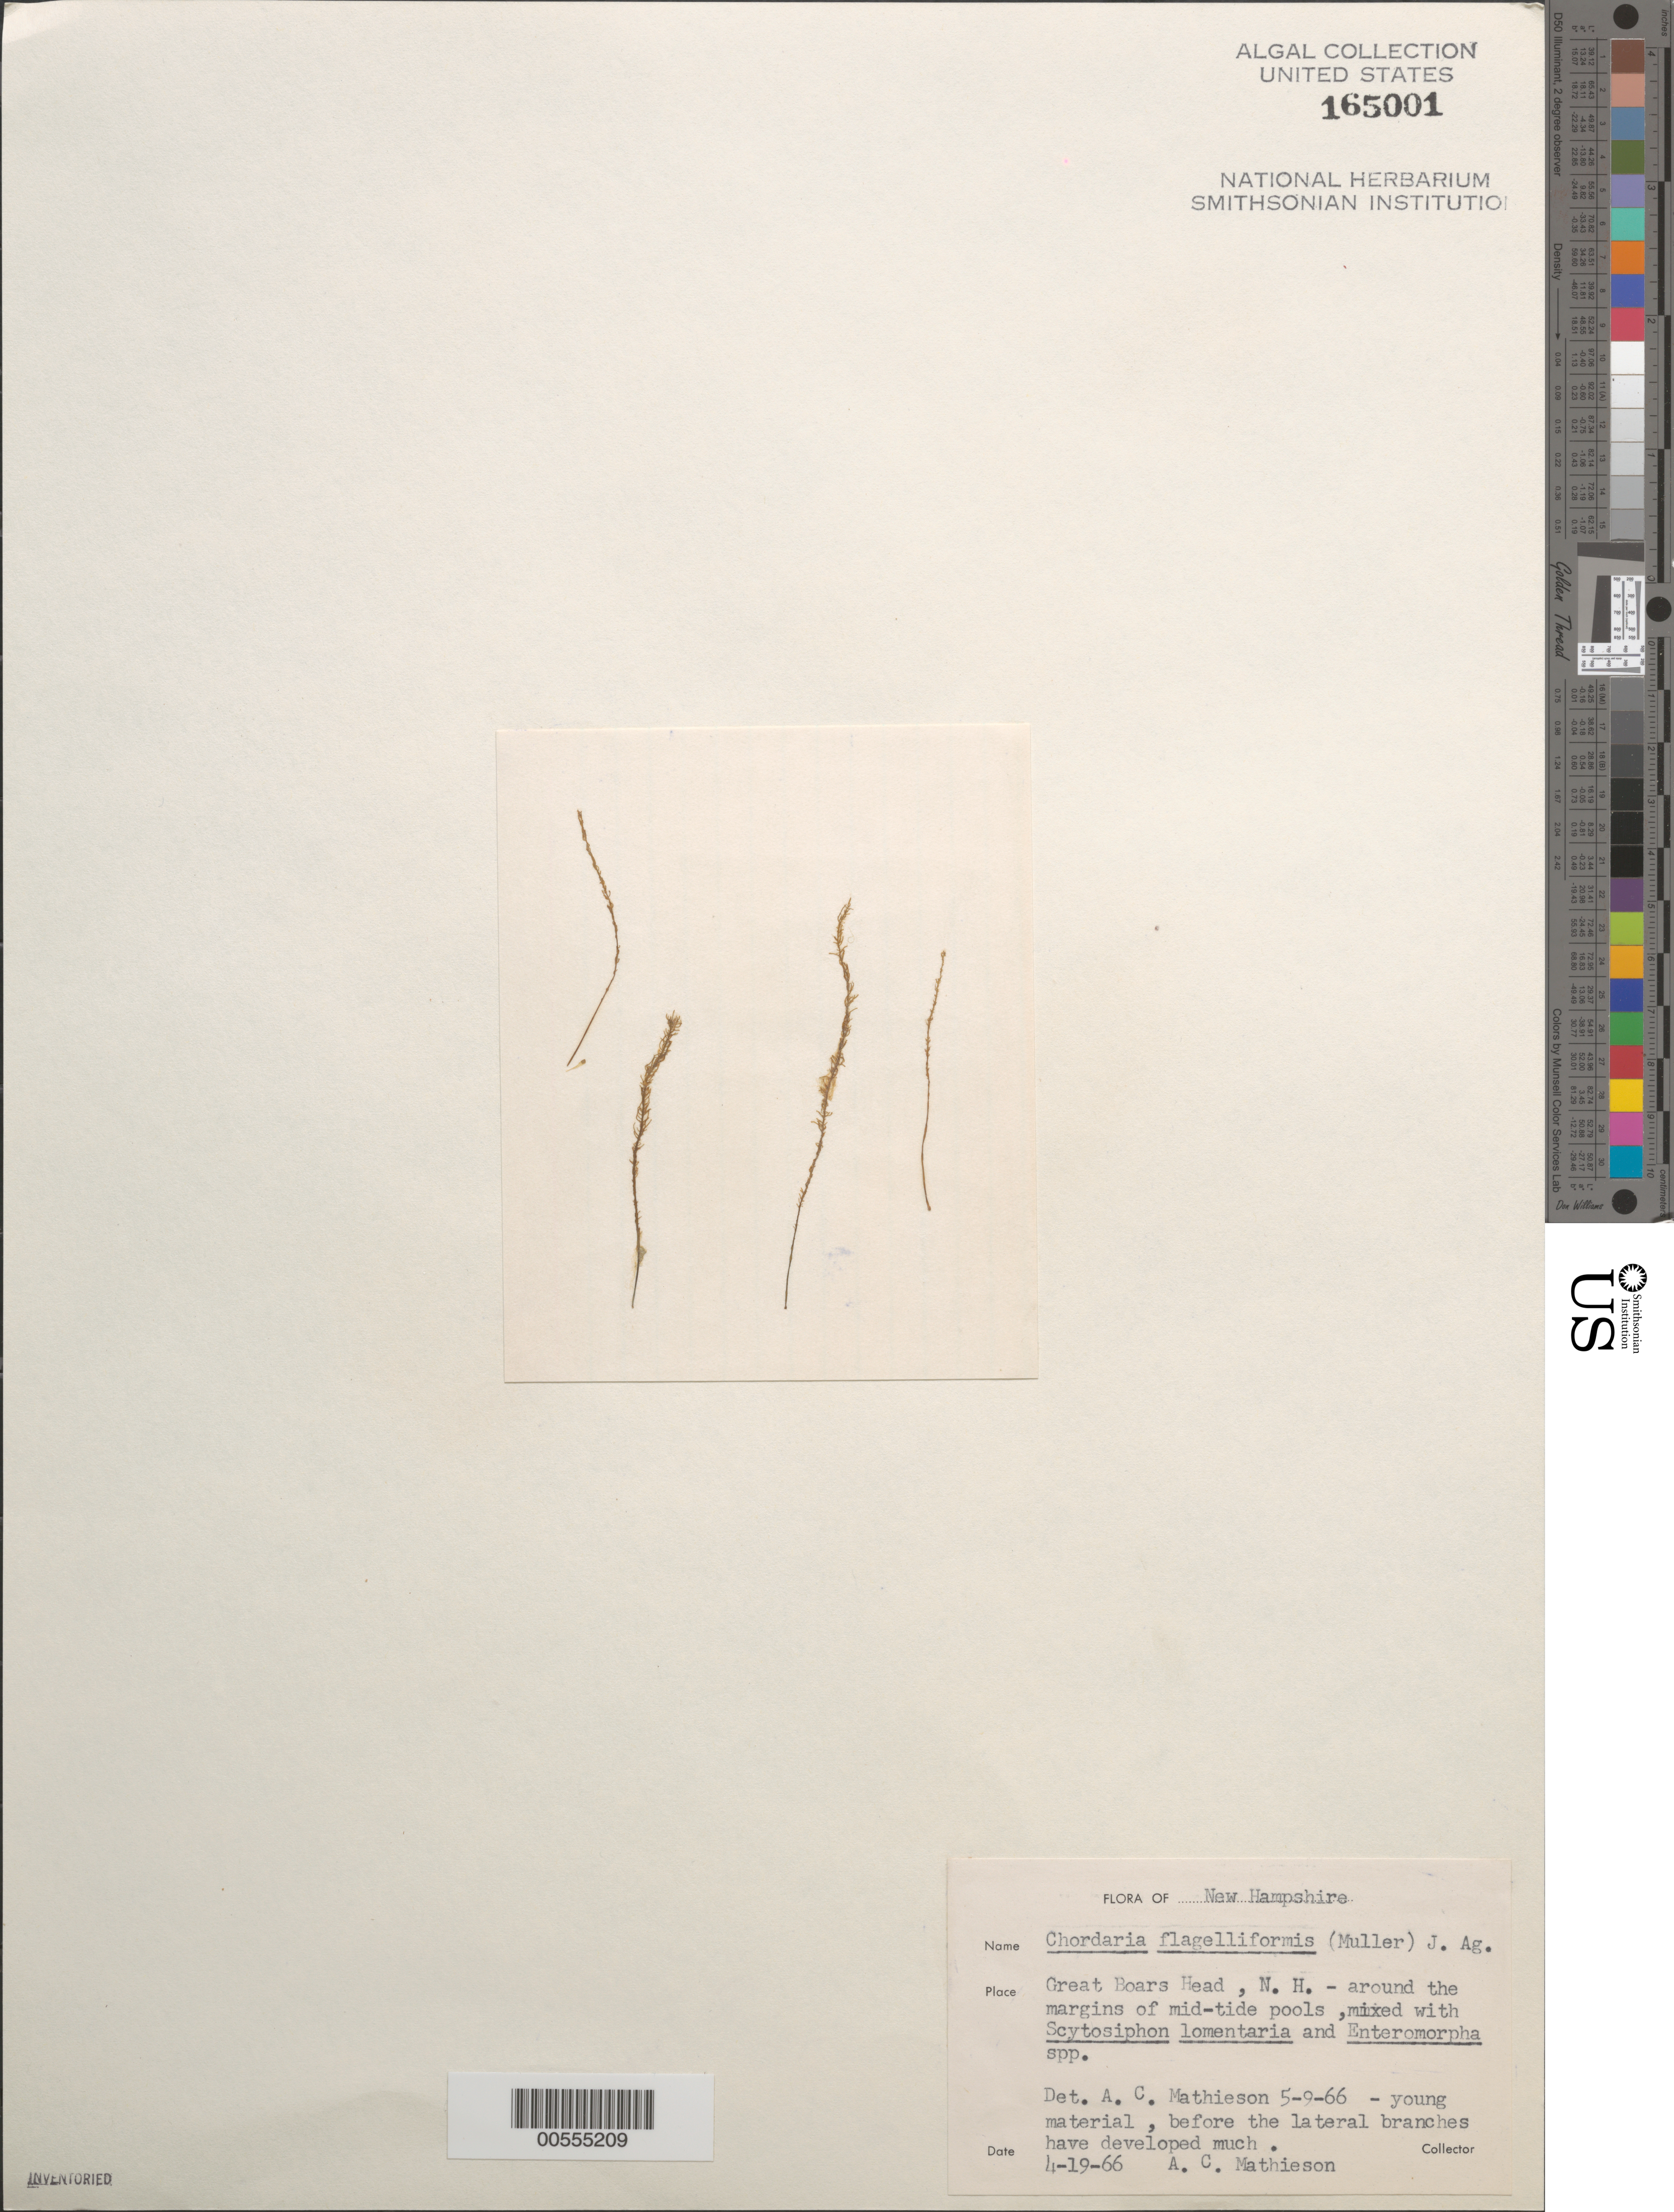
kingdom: Chromista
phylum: Ochrophyta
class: Phaeophyceae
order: Ectocarpales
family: Chordariaceae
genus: Chordaria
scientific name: Chordaria flagelliformis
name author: (Hudson) Grev.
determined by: Mathieson, A. C.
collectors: A. C. Mathieson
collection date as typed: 19 Apr 1966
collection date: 1966-04-19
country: United States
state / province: New Hampshire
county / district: Rockingham County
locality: Great Boars Head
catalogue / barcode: US 165001